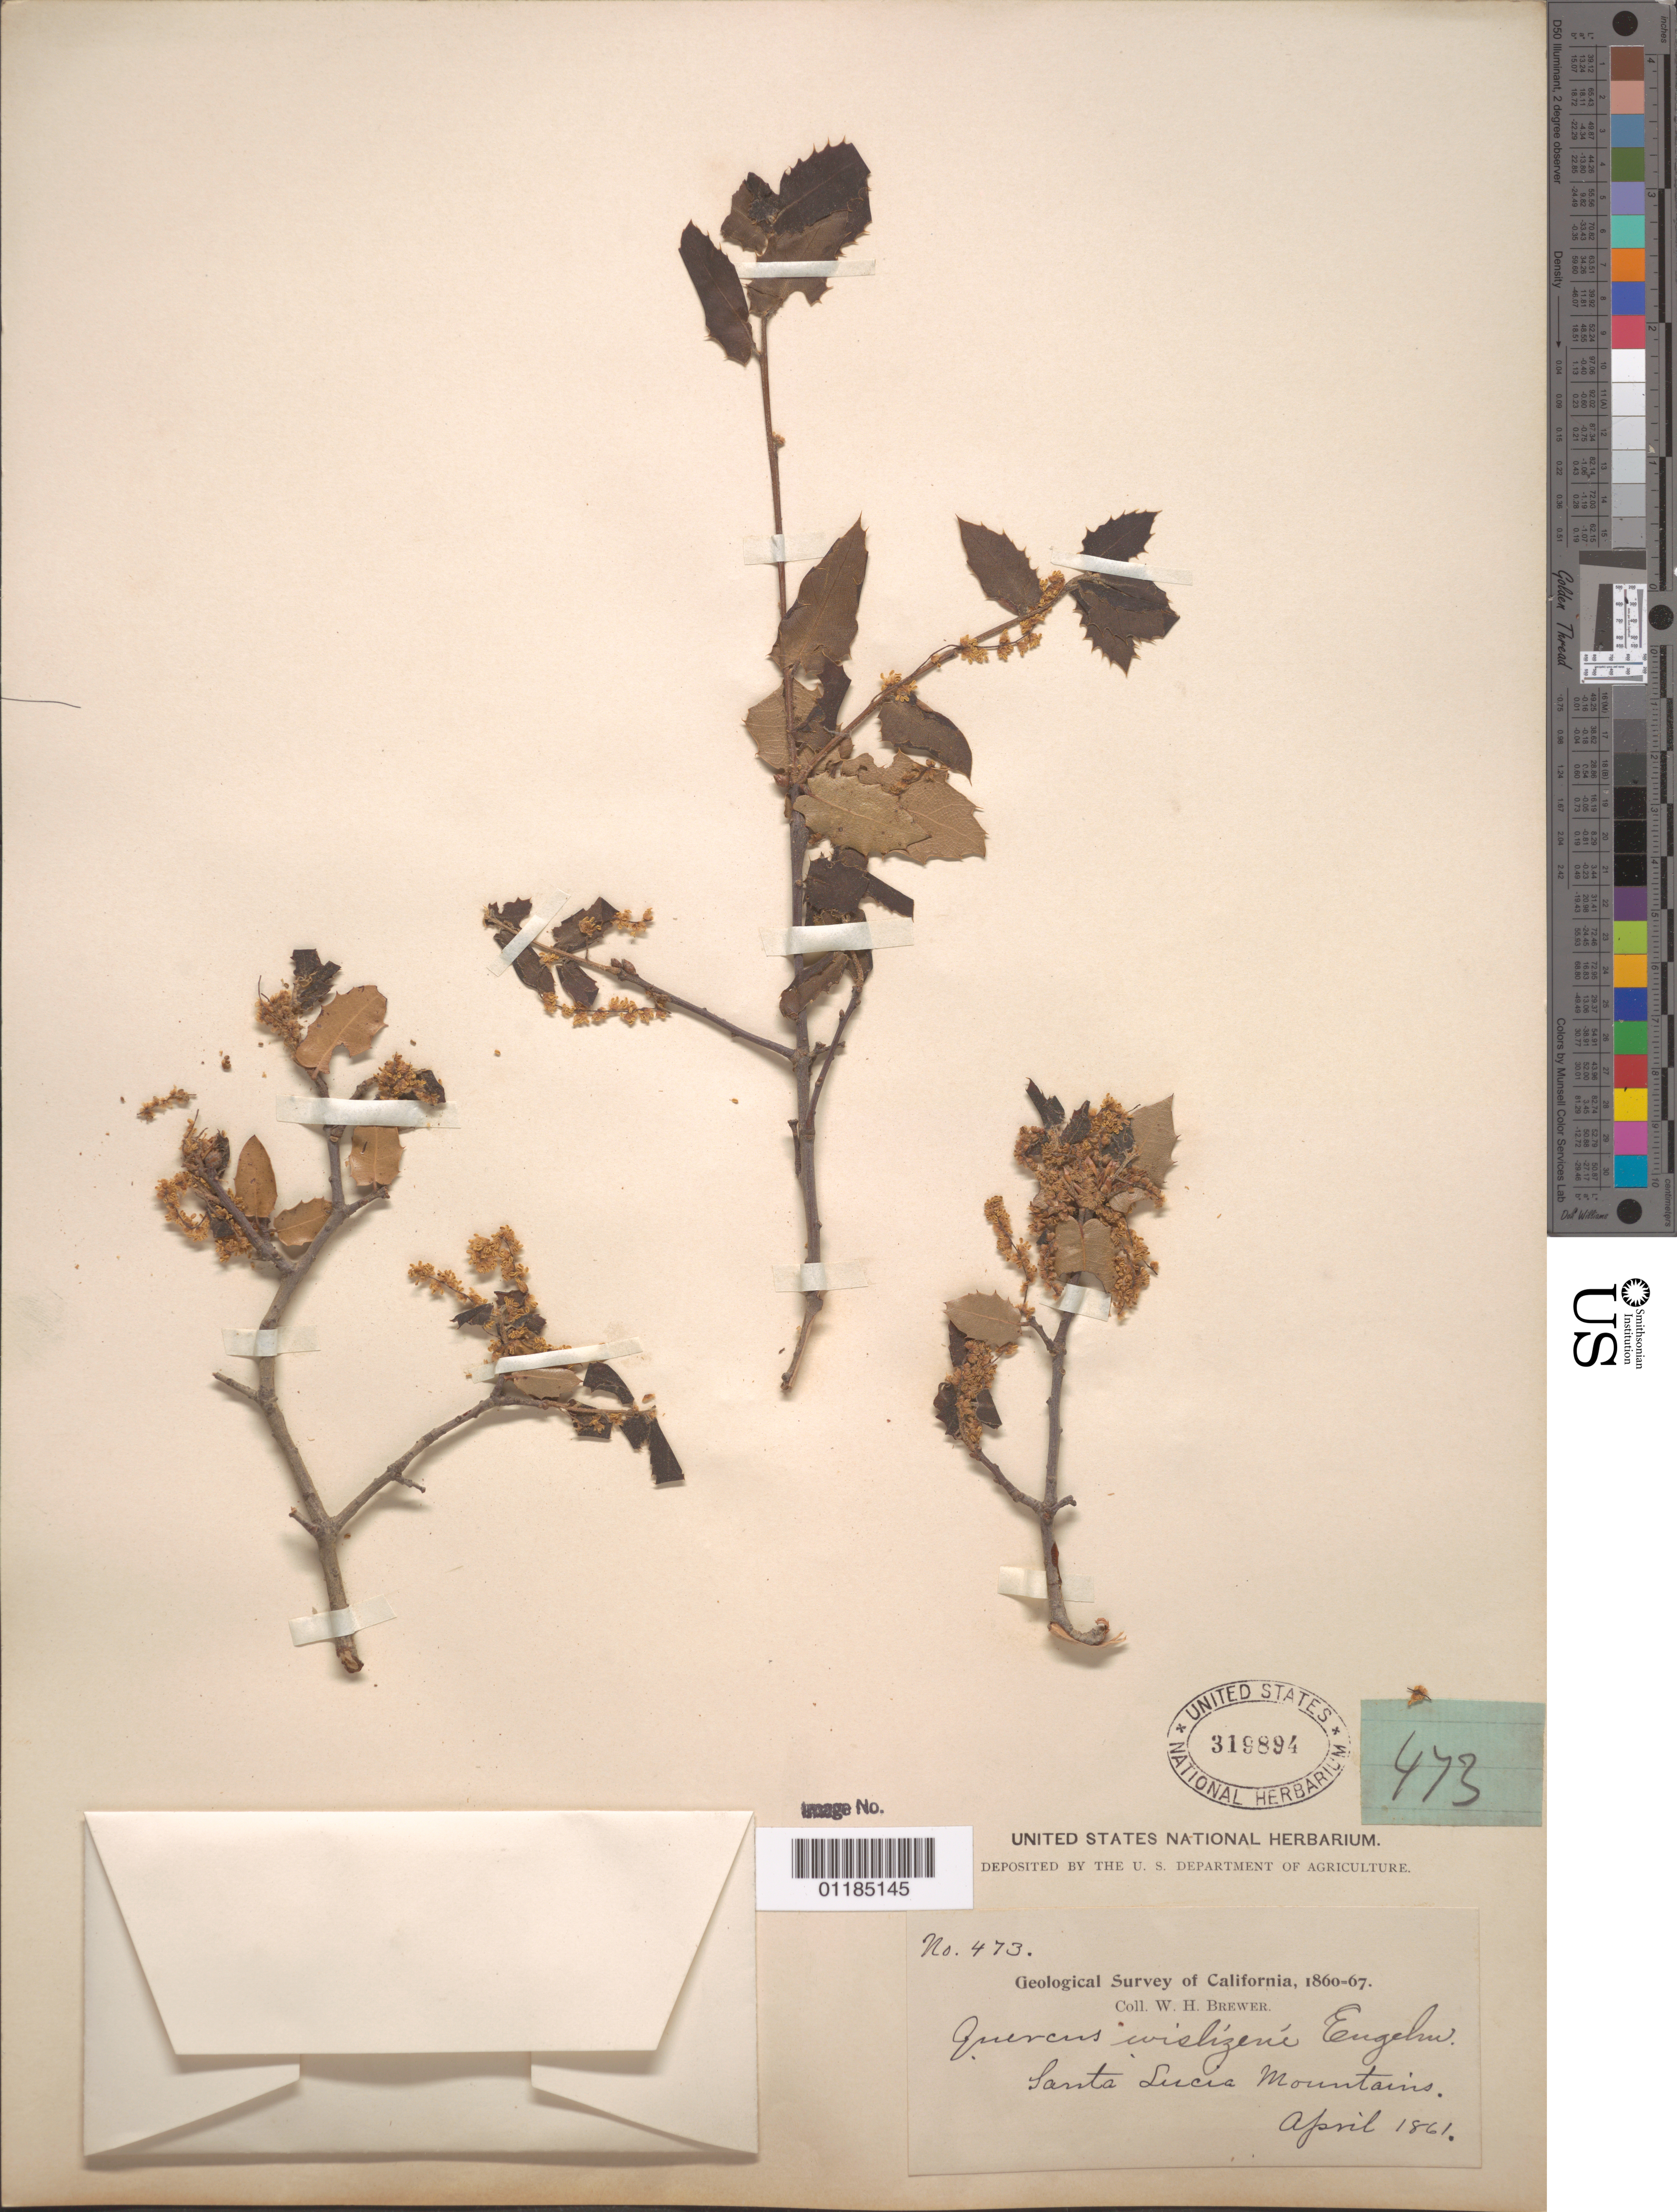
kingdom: Plantae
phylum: Tracheophyta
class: Magnoliopsida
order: Fagales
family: Fagaceae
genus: Quercus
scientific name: Quercus wislizeni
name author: A. DC.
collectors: W. H. Brewer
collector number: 473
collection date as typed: Apr 1861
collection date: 1861-04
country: United States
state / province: California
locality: Santa Lusia Mountains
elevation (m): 914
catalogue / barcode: US 319894